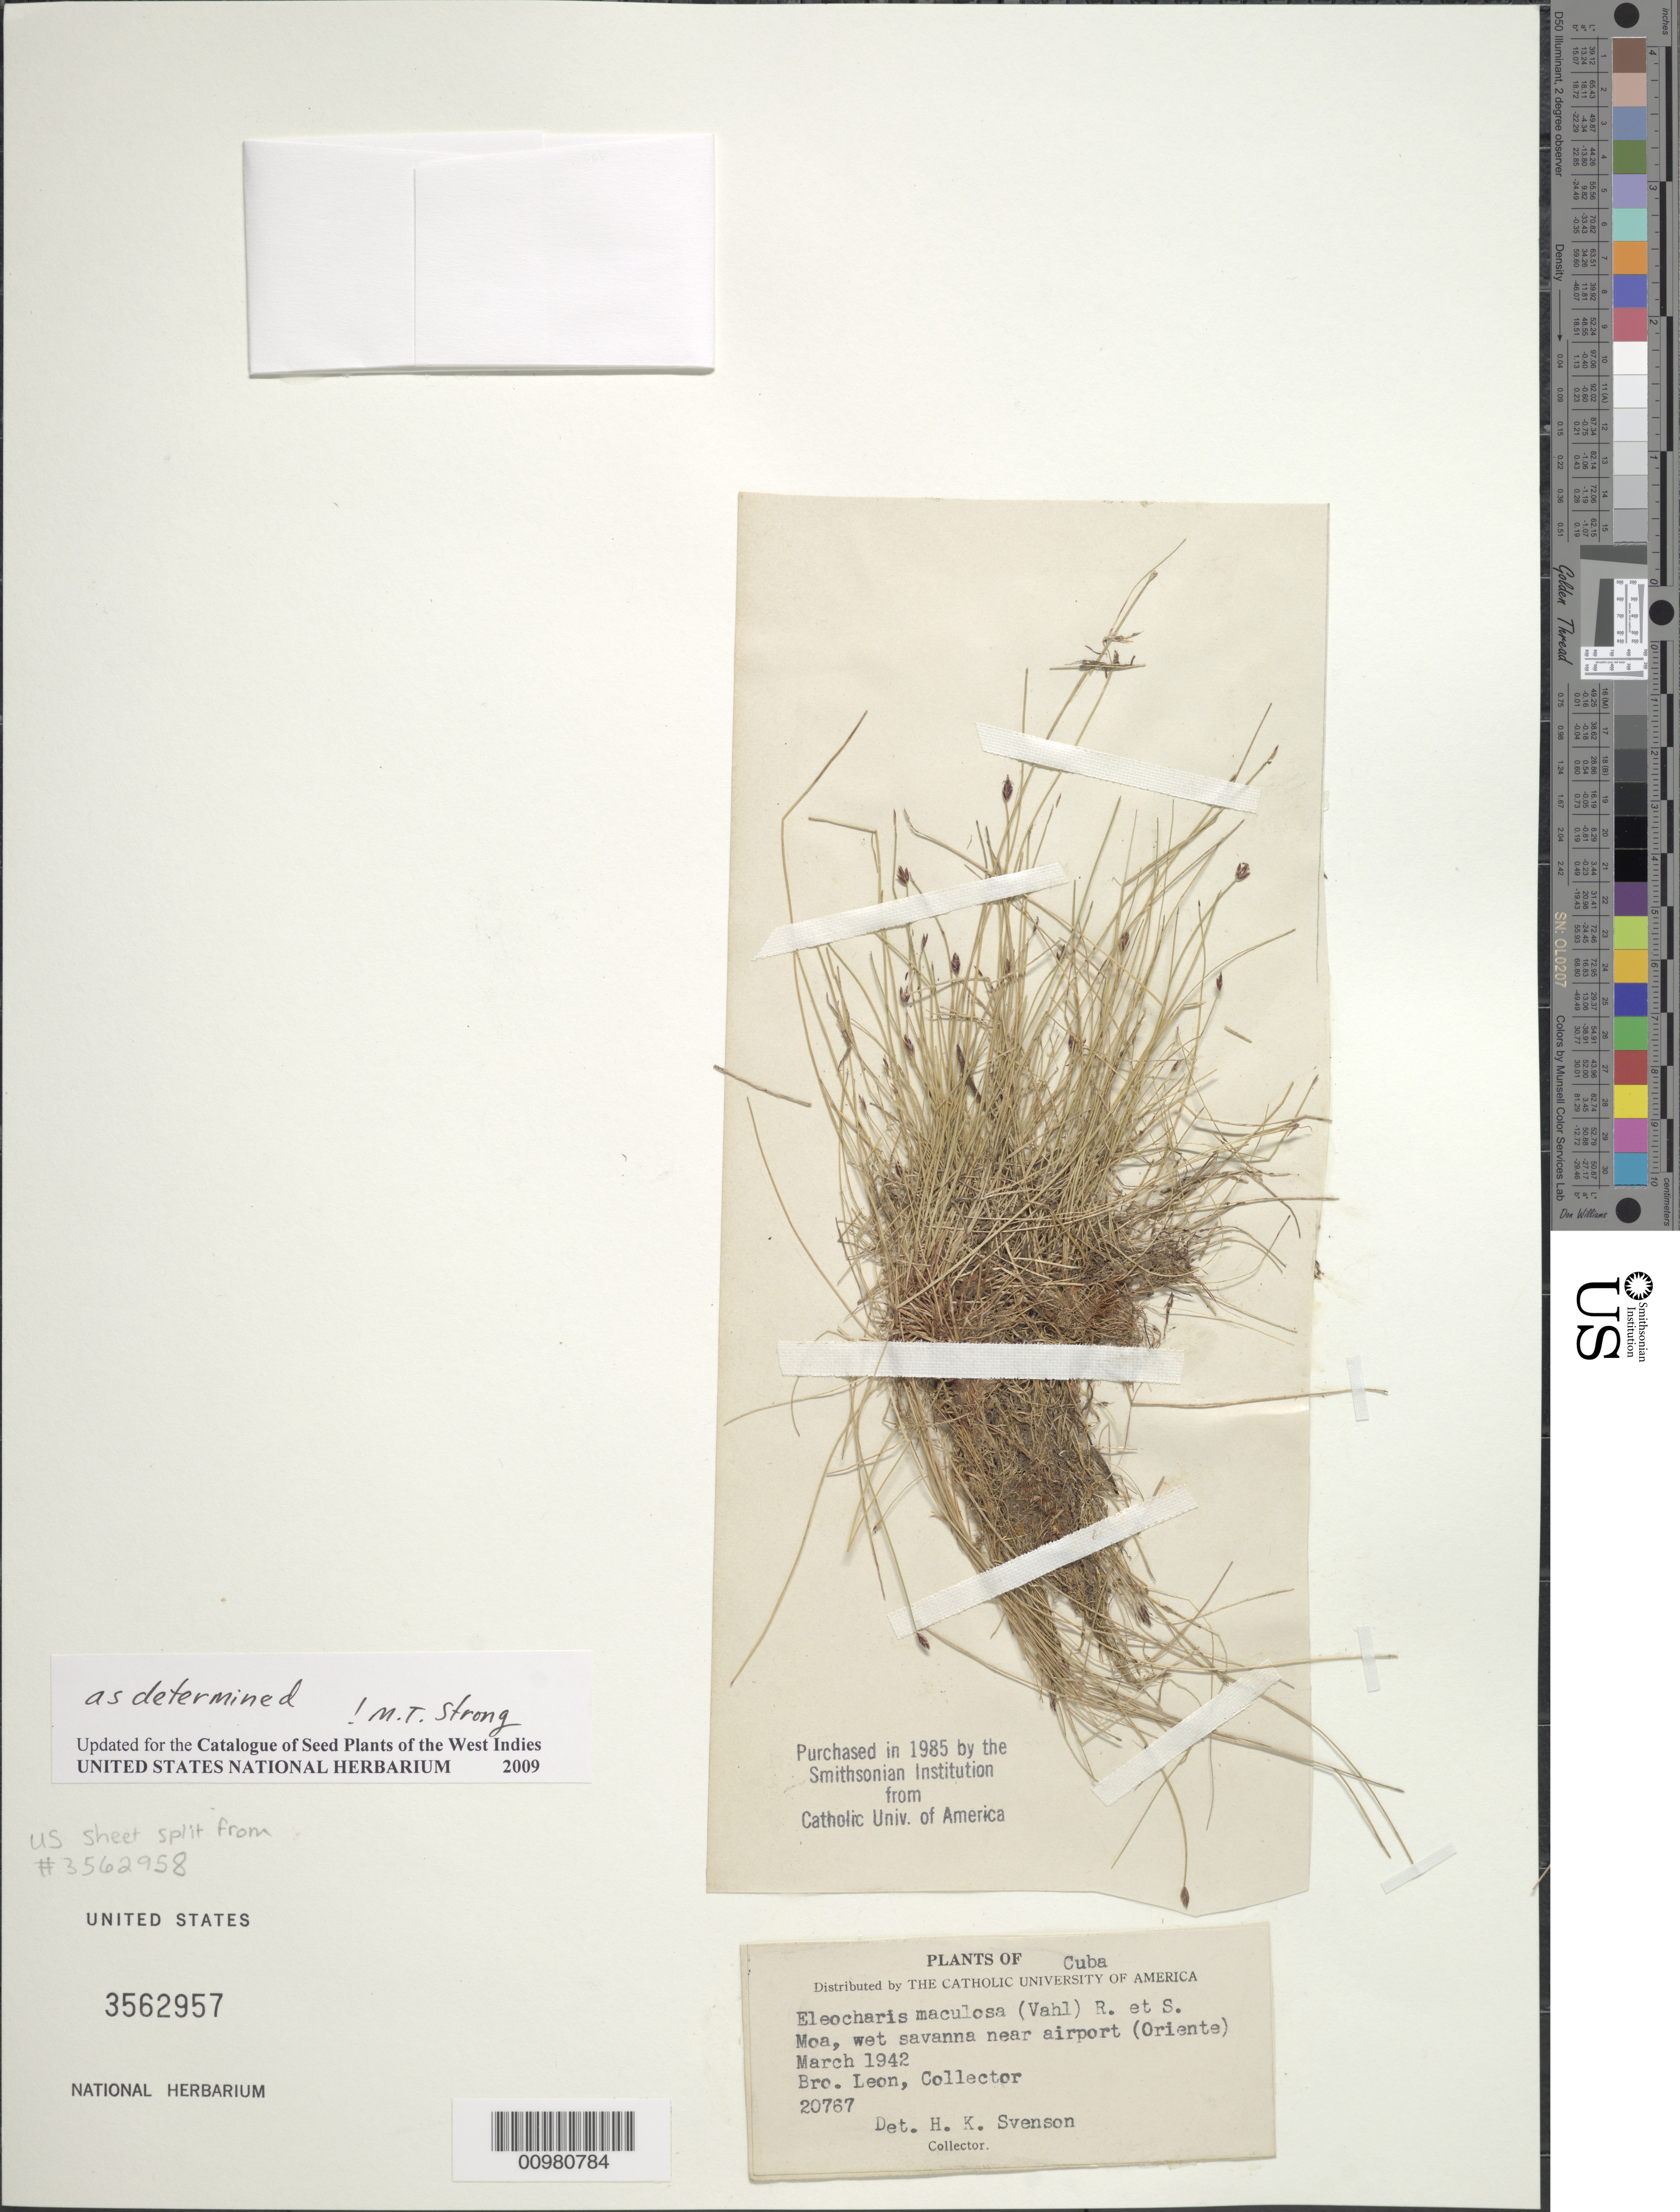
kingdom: Plantae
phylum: Tracheophyta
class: Liliopsida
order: Poales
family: Cyperaceae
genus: Eleocharis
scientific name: Eleocharis maculosa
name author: (Vahl) Roem. & Schult.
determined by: Strong, M. T., (US), Smithsonian Institution - National Museum of Natural History (UNITED STATES)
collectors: Bro. León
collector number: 20767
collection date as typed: Mar 1942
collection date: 1942-03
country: Cuba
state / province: Holguín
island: Cuba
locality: Moa, near airport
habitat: wet savanna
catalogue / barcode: US 3562957